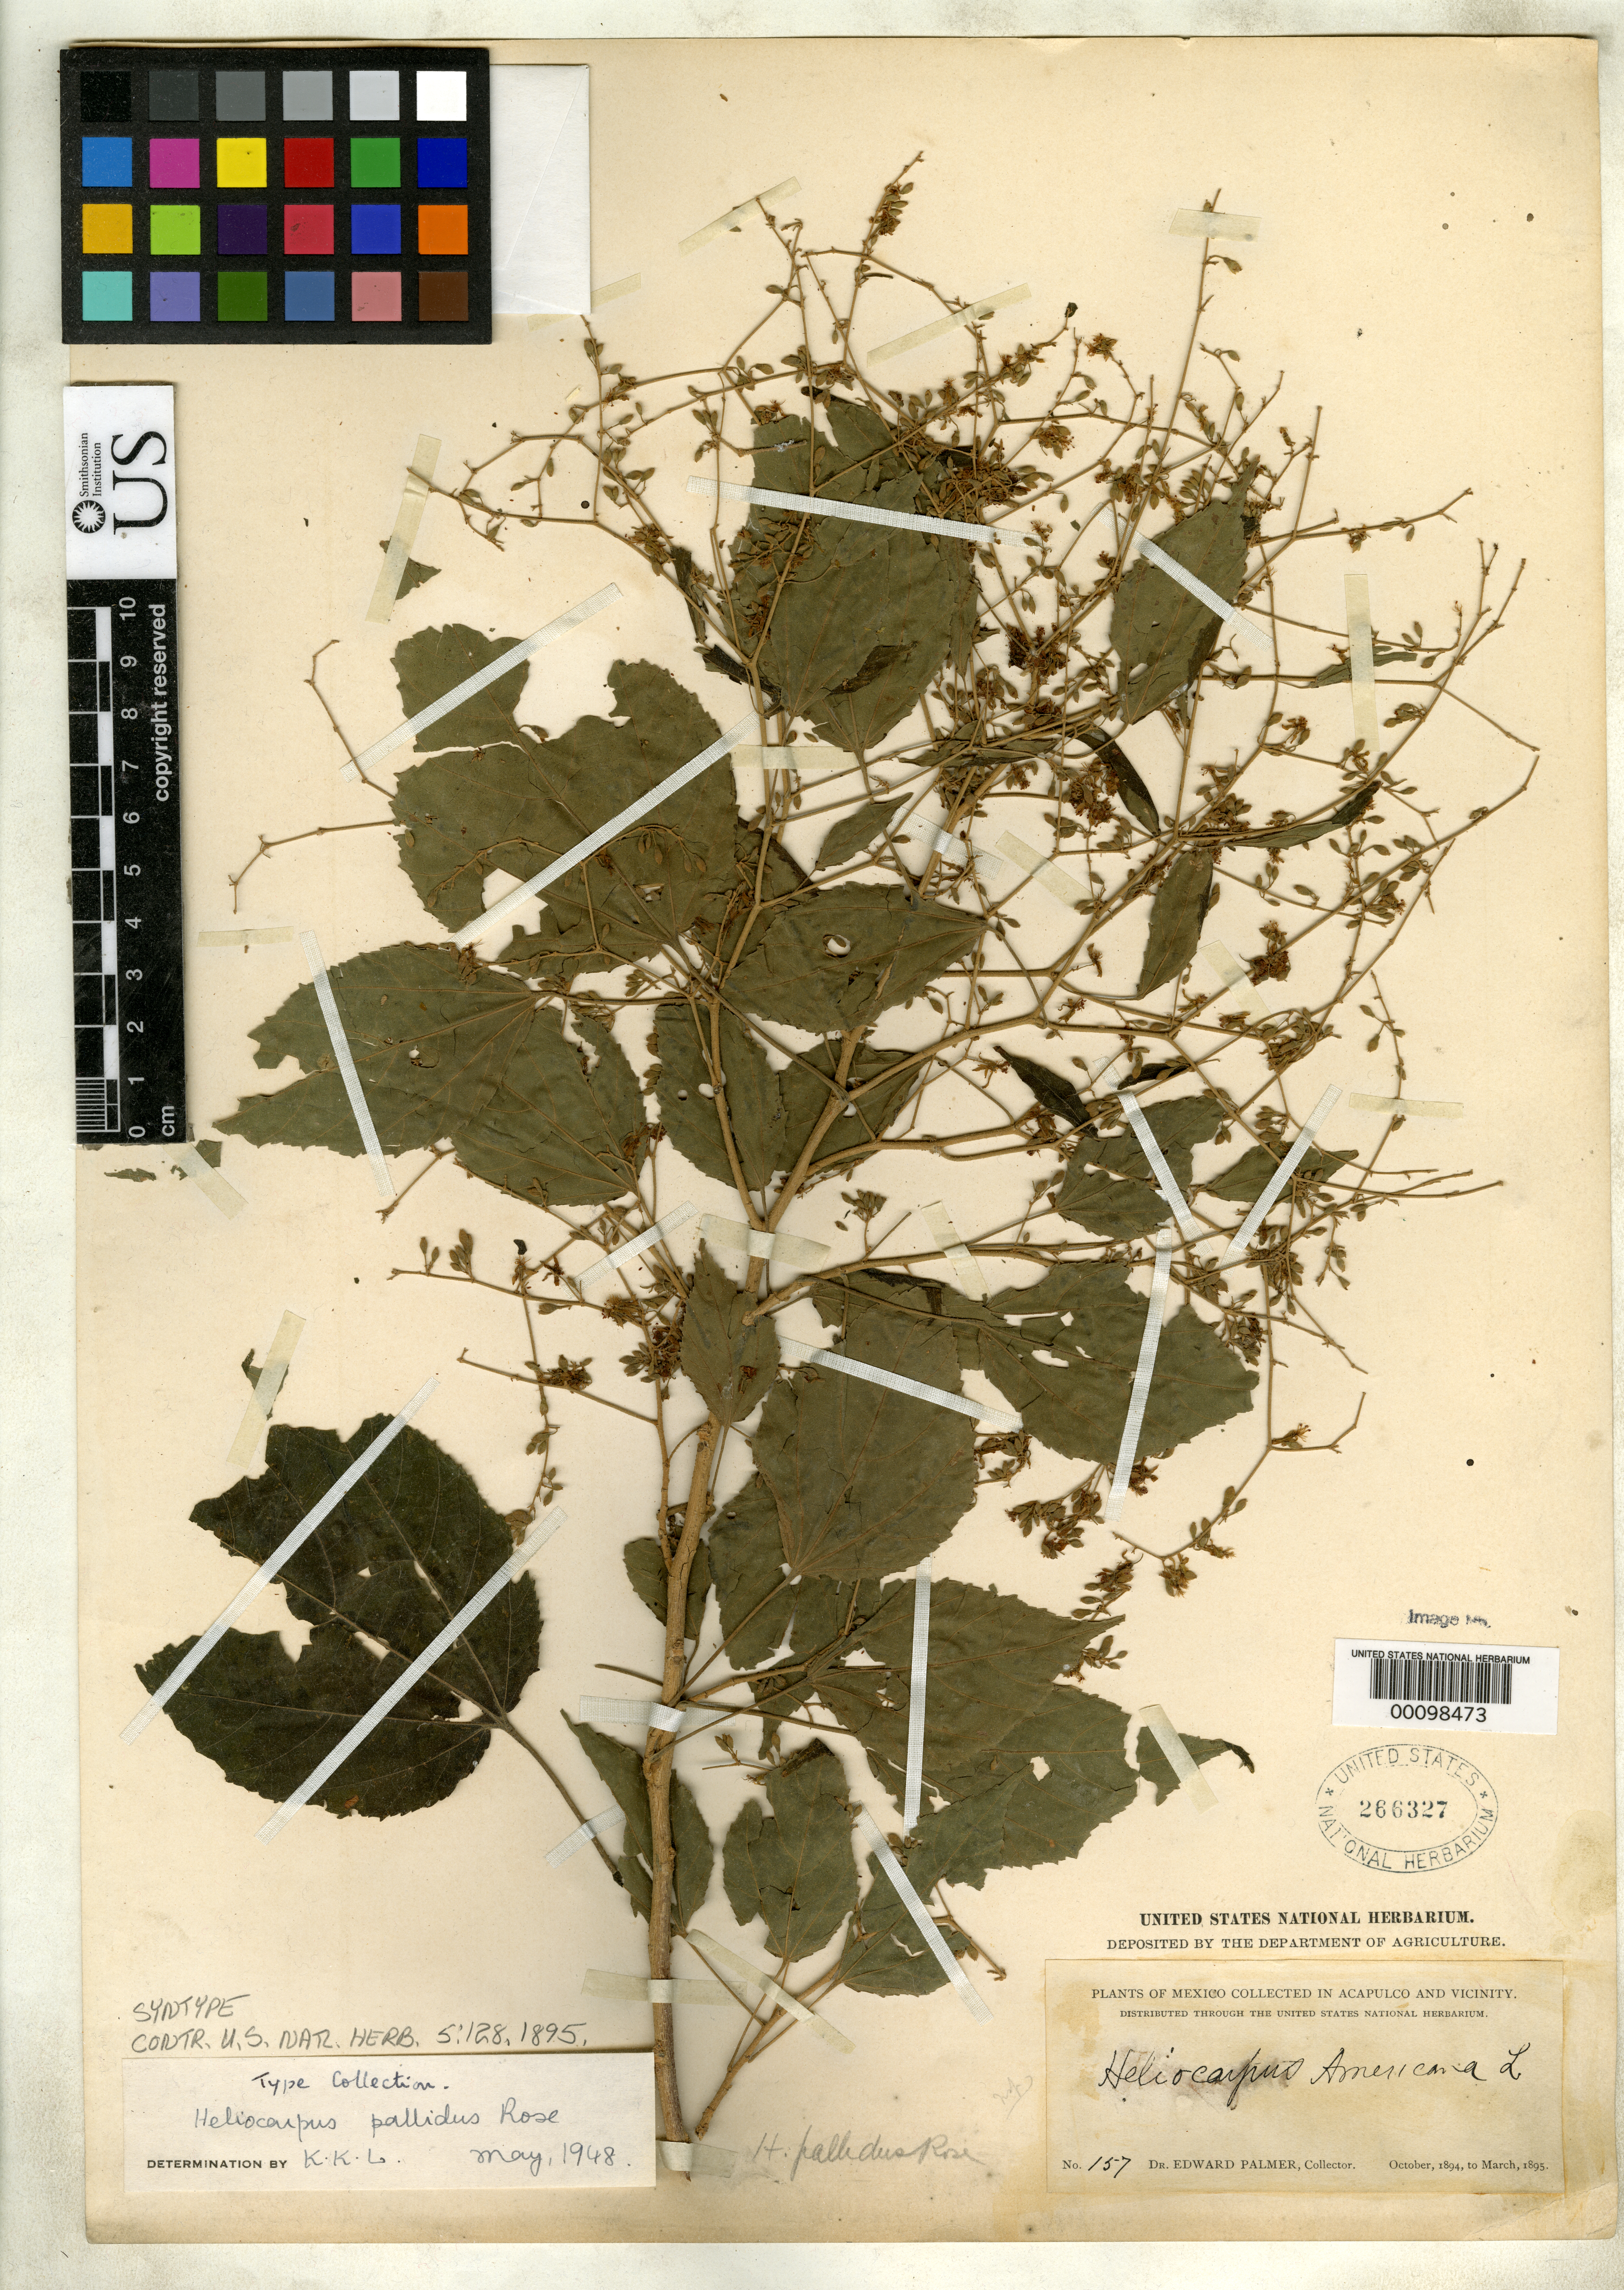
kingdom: Plantae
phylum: Tracheophyta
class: Magnoliopsida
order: Malvales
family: Malvaceae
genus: Heliocarpus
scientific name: Heliocarpus pallidus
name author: Rose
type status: Syntype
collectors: E. Palmer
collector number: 157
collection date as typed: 1894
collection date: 1894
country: Mexico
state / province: Guerrero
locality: Acapulco.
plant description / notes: R. McVaugh (2001, Fl. Novo-Galiciana 3: 80) designates Palmer 157 as the lectotype collection but cites both lectotype and isolectotype at US without distinguishing by citation or by annotation which is which.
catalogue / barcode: US 266327